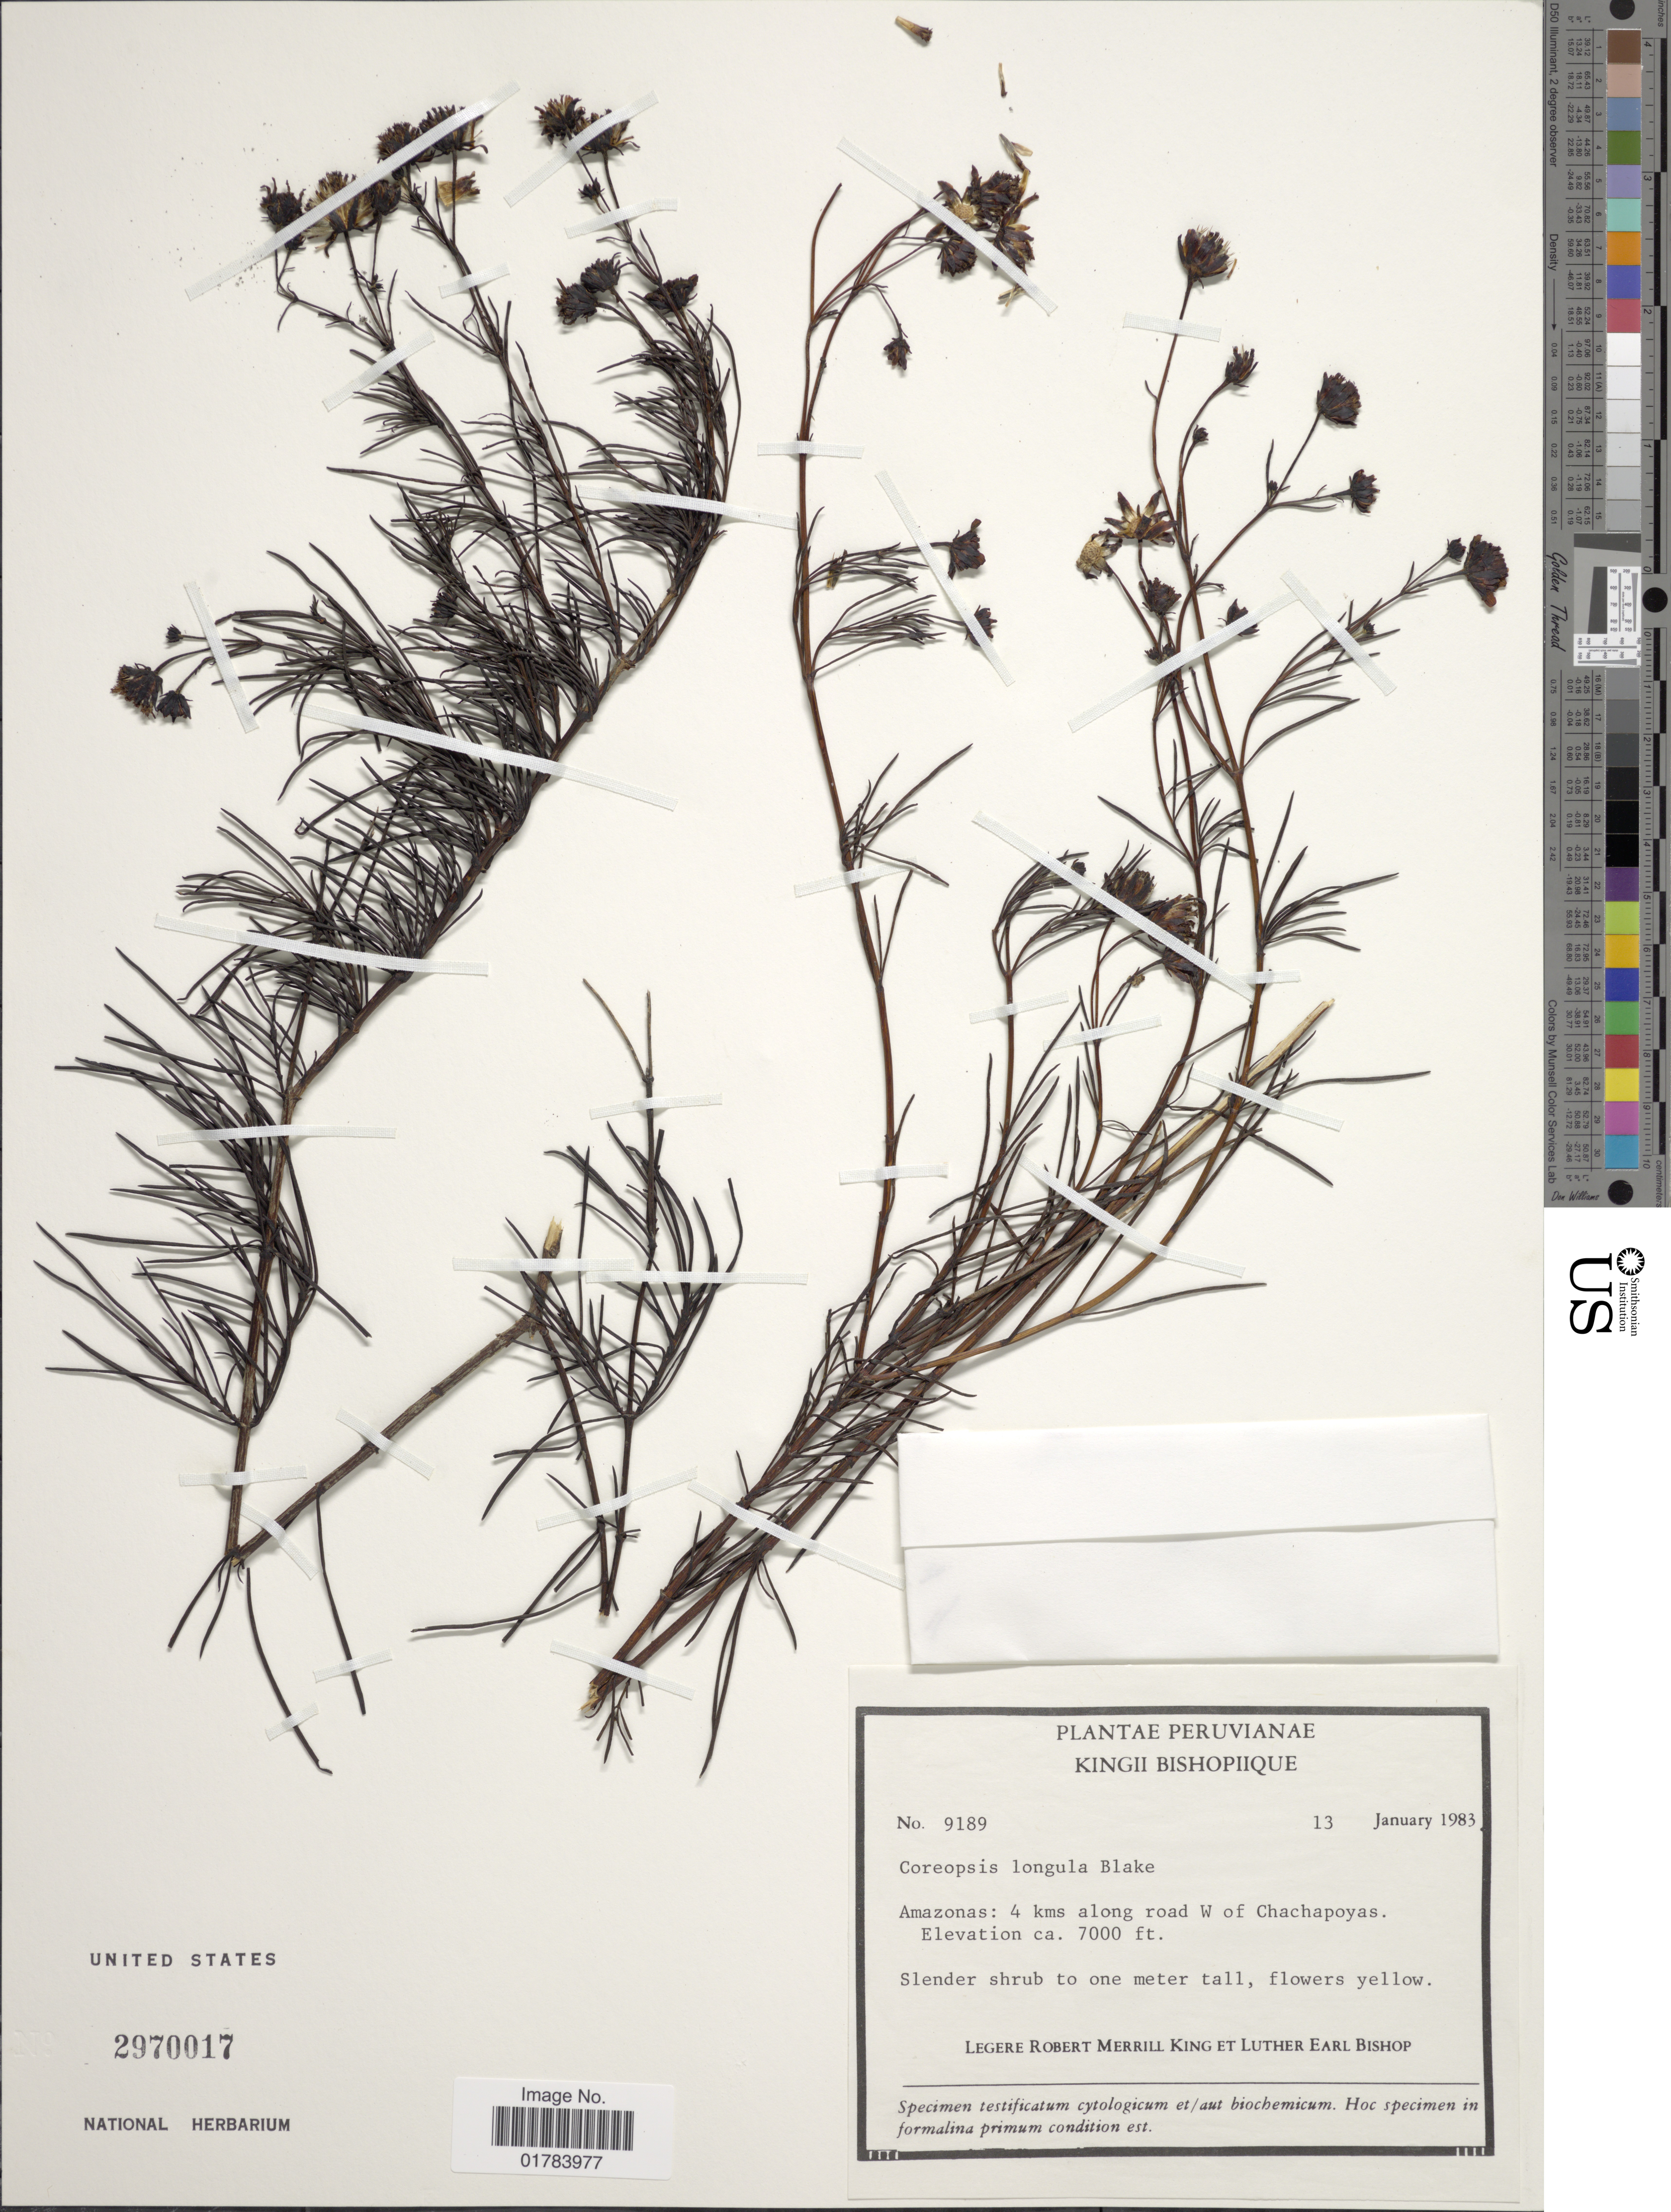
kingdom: Plantae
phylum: Tracheophyta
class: Magnoliopsida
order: Asterales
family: Asteraceae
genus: Coreopsis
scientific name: Coreopsis venusta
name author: Kunth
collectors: R. M. King & L. E. Bishop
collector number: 9189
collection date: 1983-01-13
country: Peru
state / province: Amazonas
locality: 4 kms along road W of Chachapoyas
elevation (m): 2134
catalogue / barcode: US 2970017